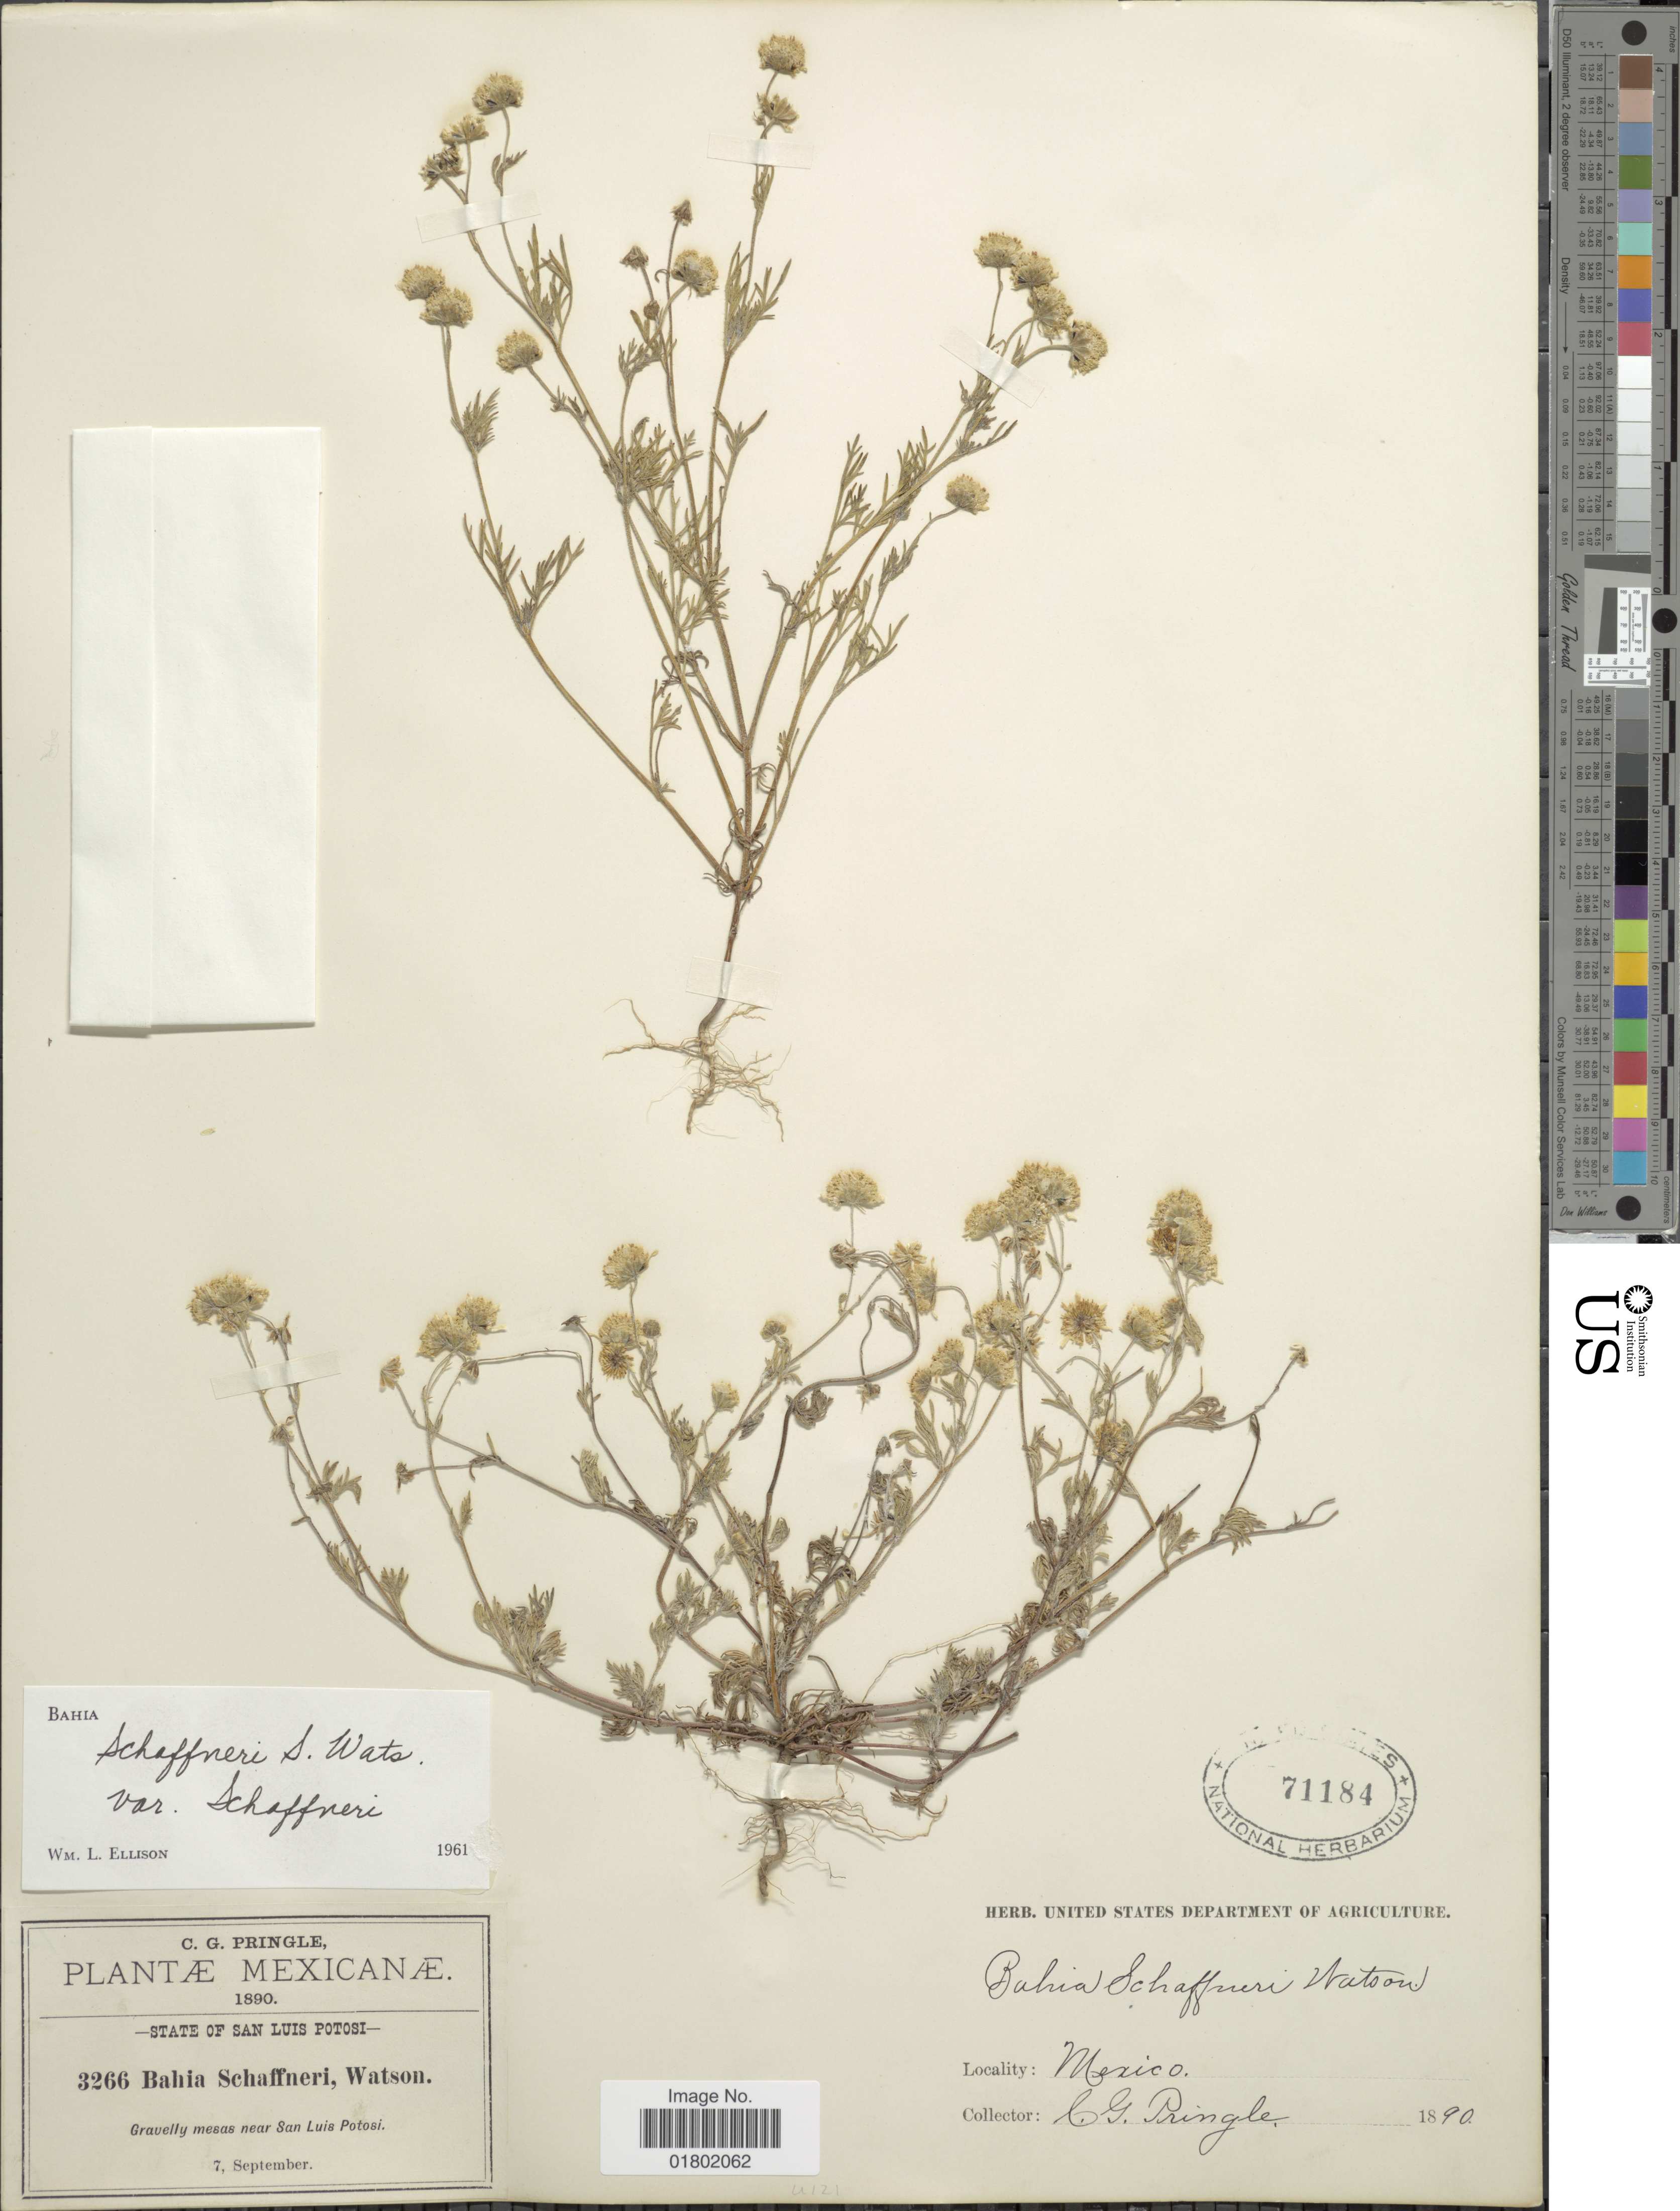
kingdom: Plantae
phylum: Tracheophyta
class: Magnoliopsida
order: Asterales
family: Asteraceae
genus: Bahia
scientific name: Bahia schaffneri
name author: S. Watson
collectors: C. G. Pringle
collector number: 3266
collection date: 1890-09-07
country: Mexico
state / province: San Luis Potosí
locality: Gravelly mesas near San Luis Potosi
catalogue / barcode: US 71184